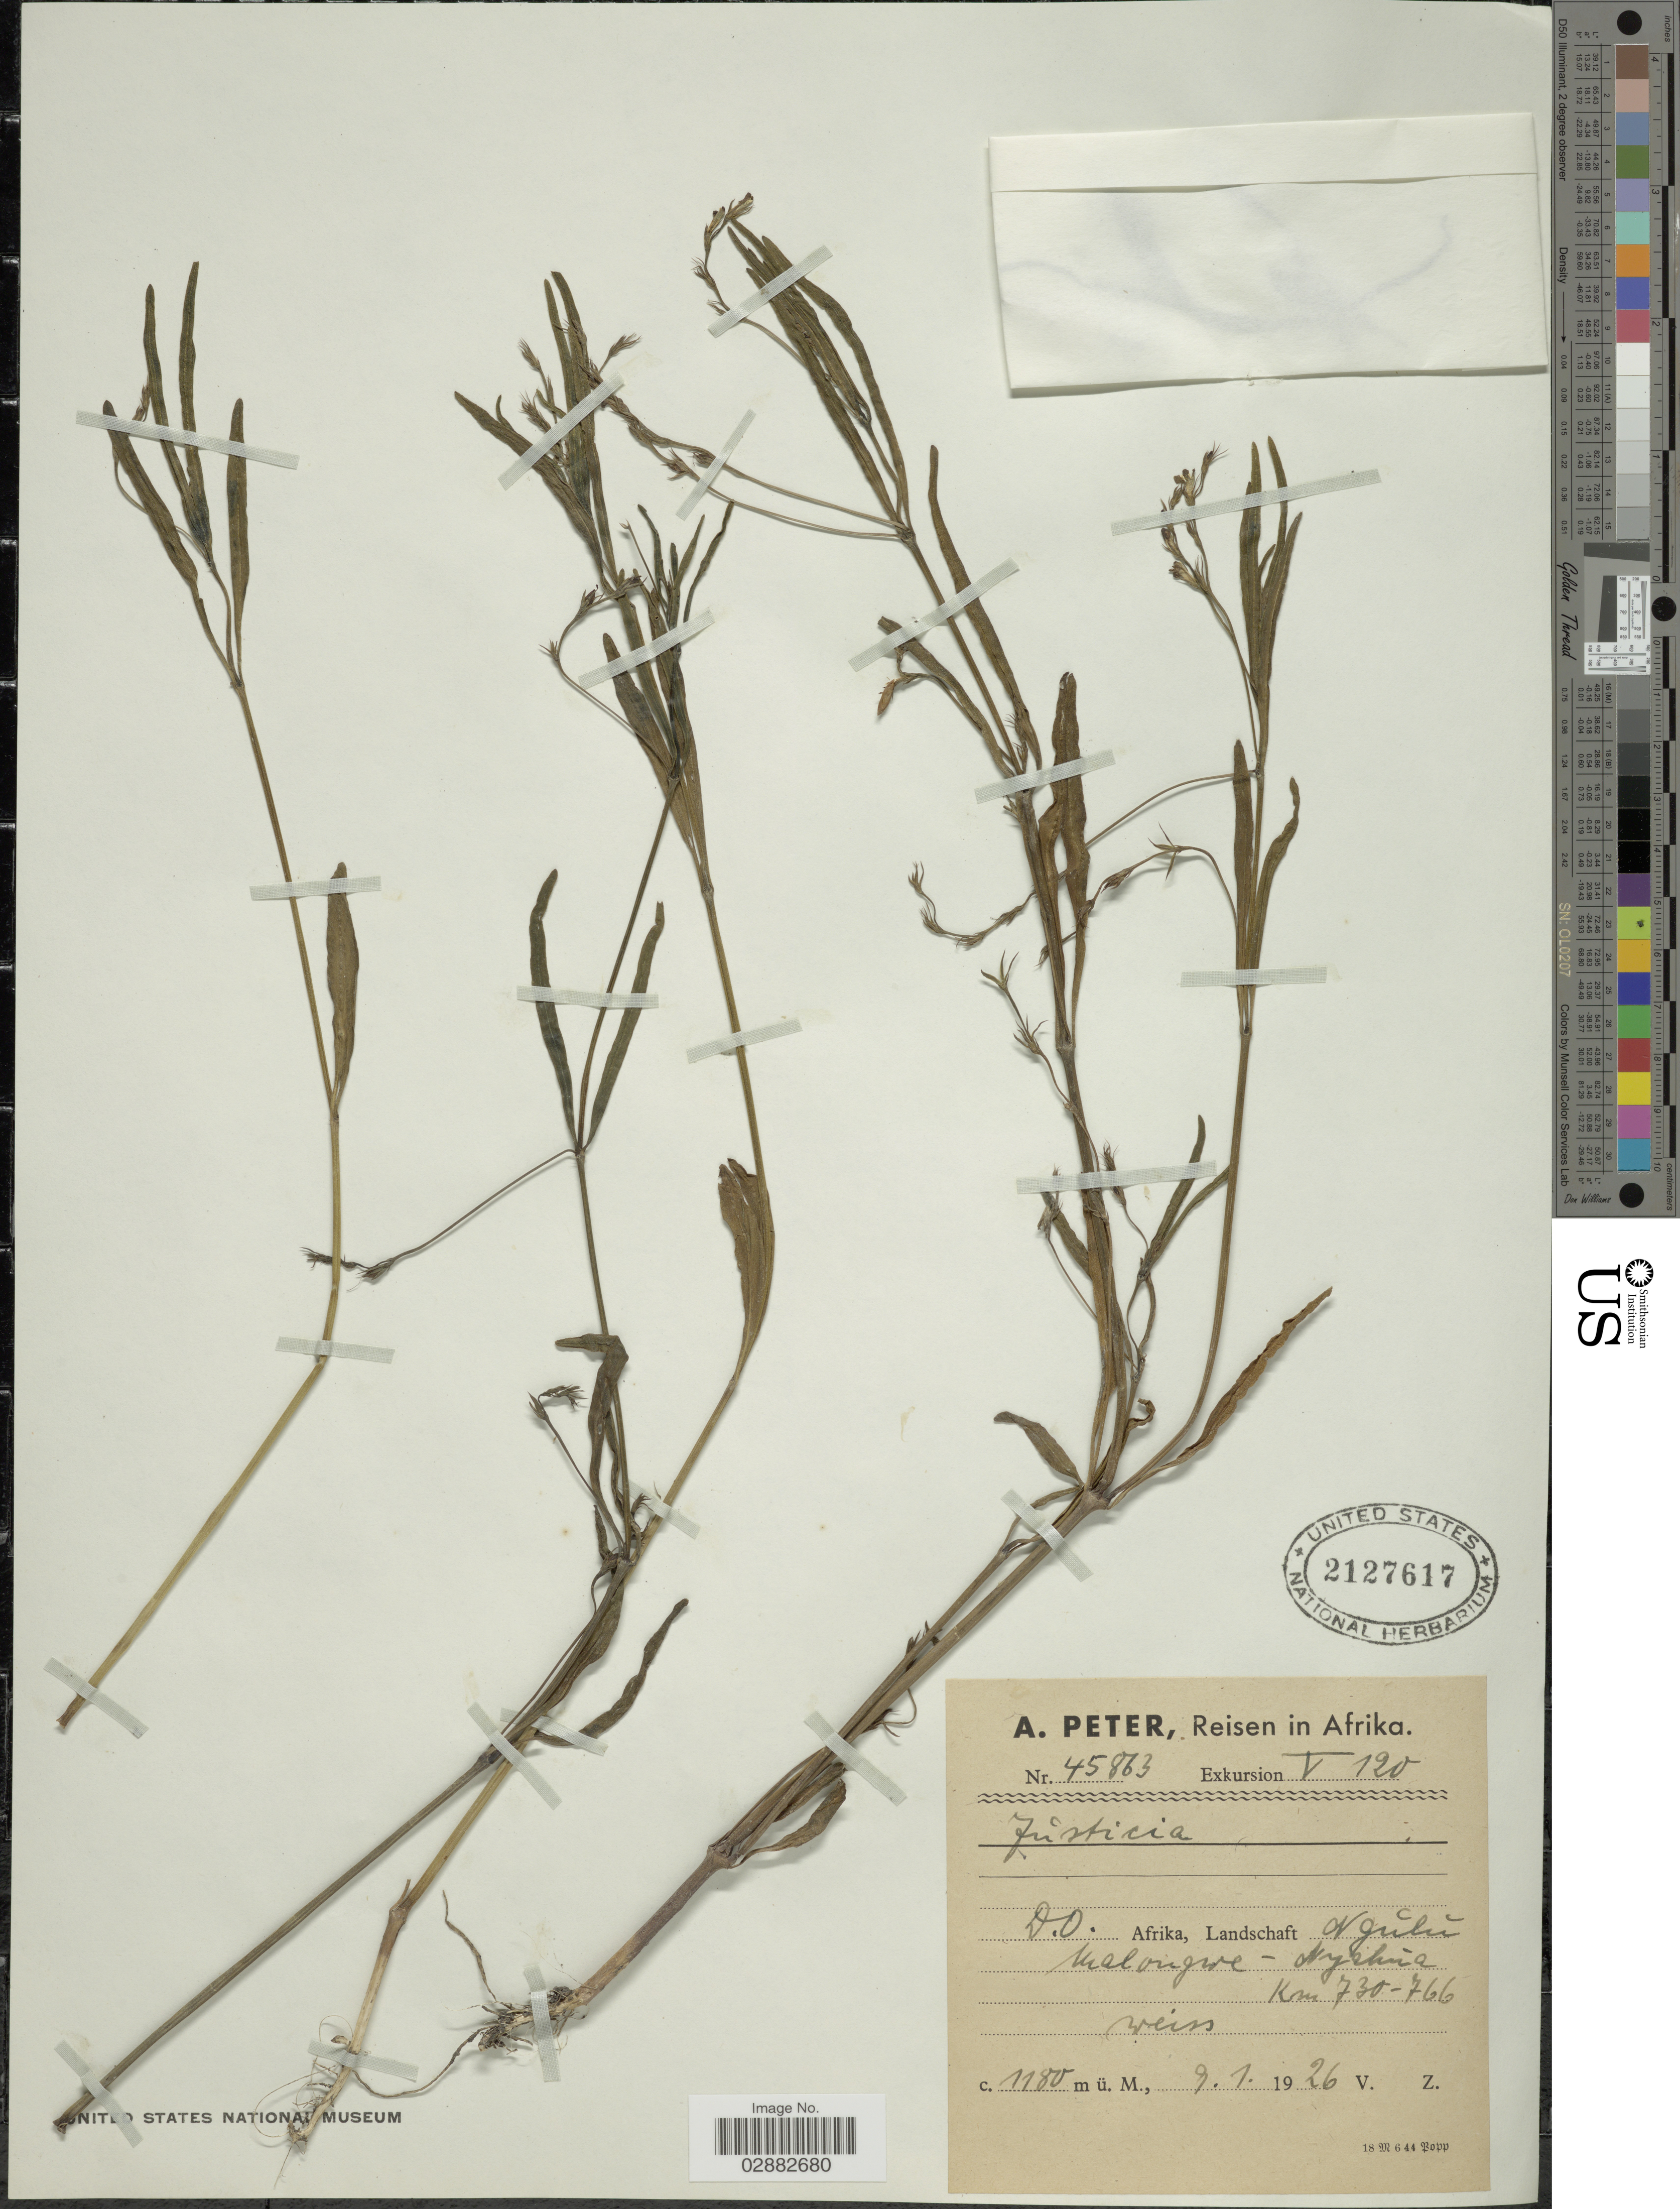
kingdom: Plantae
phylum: Tracheophyta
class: Magnoliopsida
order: Lamiales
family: Acanthaceae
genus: Justicia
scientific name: Justicia sp.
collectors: A. Peter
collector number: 45863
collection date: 1926-01-09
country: Tanzania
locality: Afrika, DO Afrika, Landschaft Ngulu, Malongwe - Nashira.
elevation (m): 1180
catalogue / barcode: US 2127617